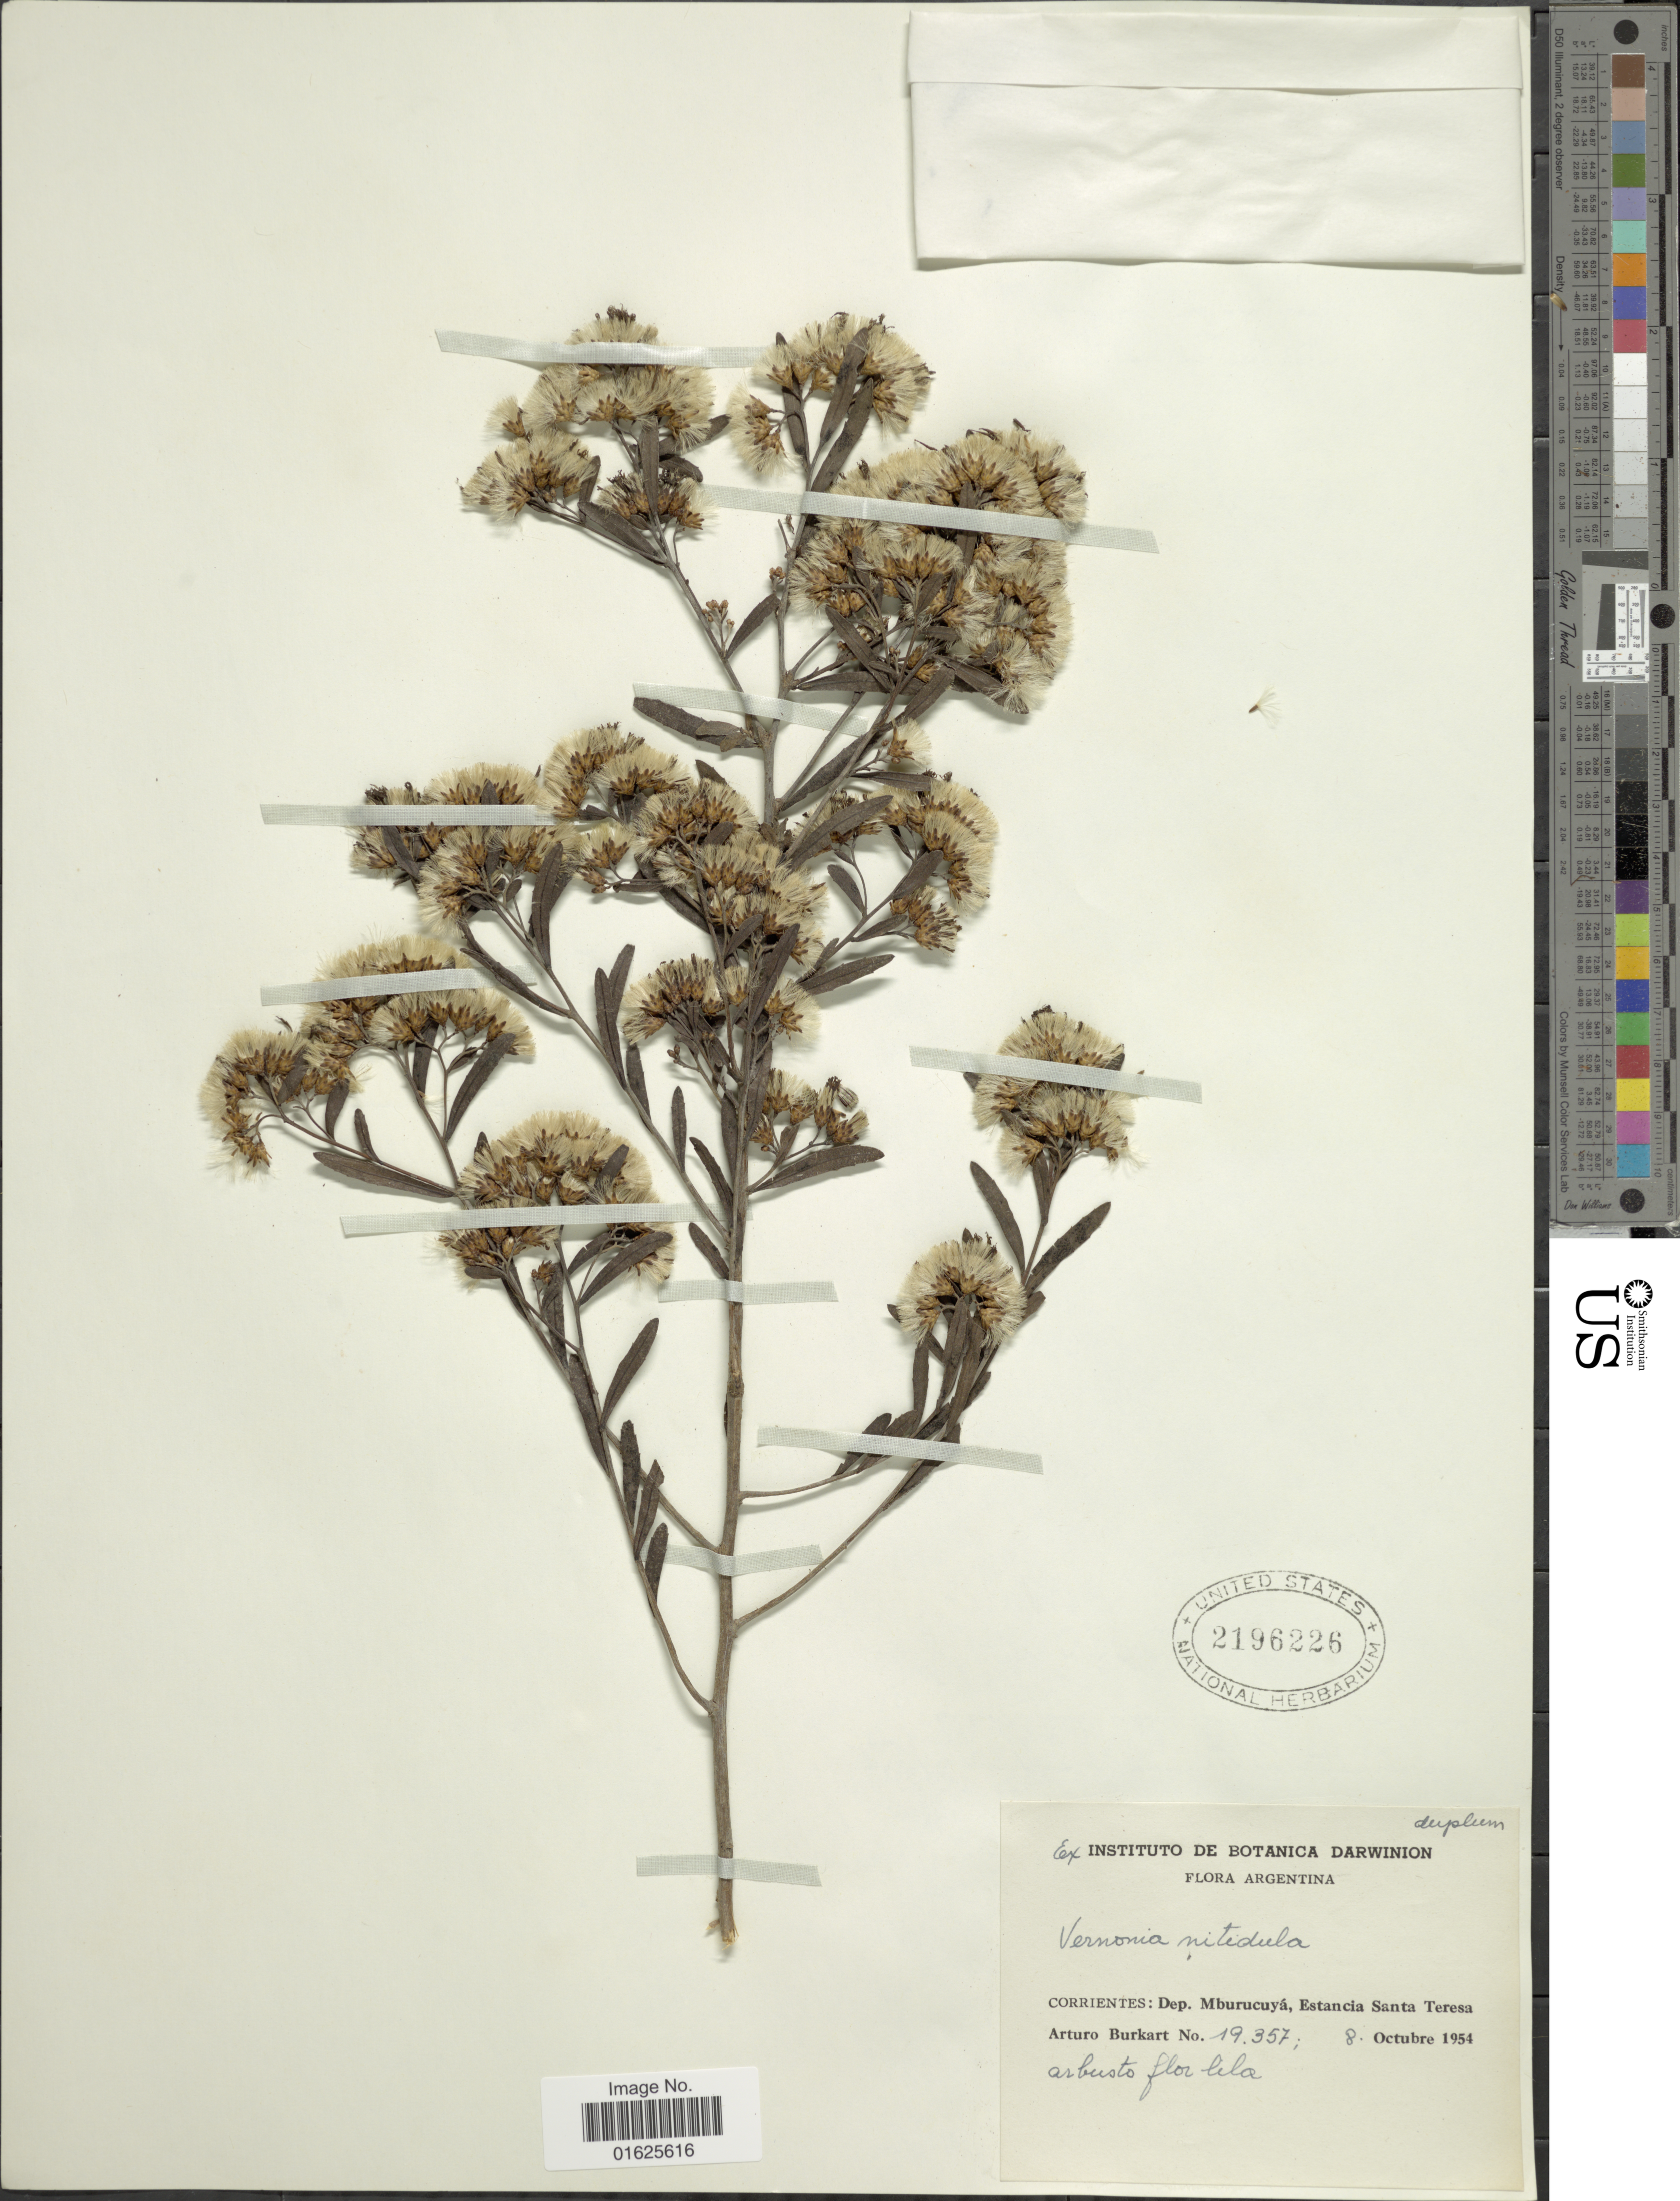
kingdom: Plantae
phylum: Tracheophyta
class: Magnoliopsida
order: Asterales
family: Asteraceae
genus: Vernonanthura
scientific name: Vernonanthura montevidensis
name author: (Spreng.) H. Rob.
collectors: A. E. Burkart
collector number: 19357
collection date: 1954-10-08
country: Argentina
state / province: Corrientes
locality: Dep. Mburucuyá, Estancia Santa Teresa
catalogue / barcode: US 2196226